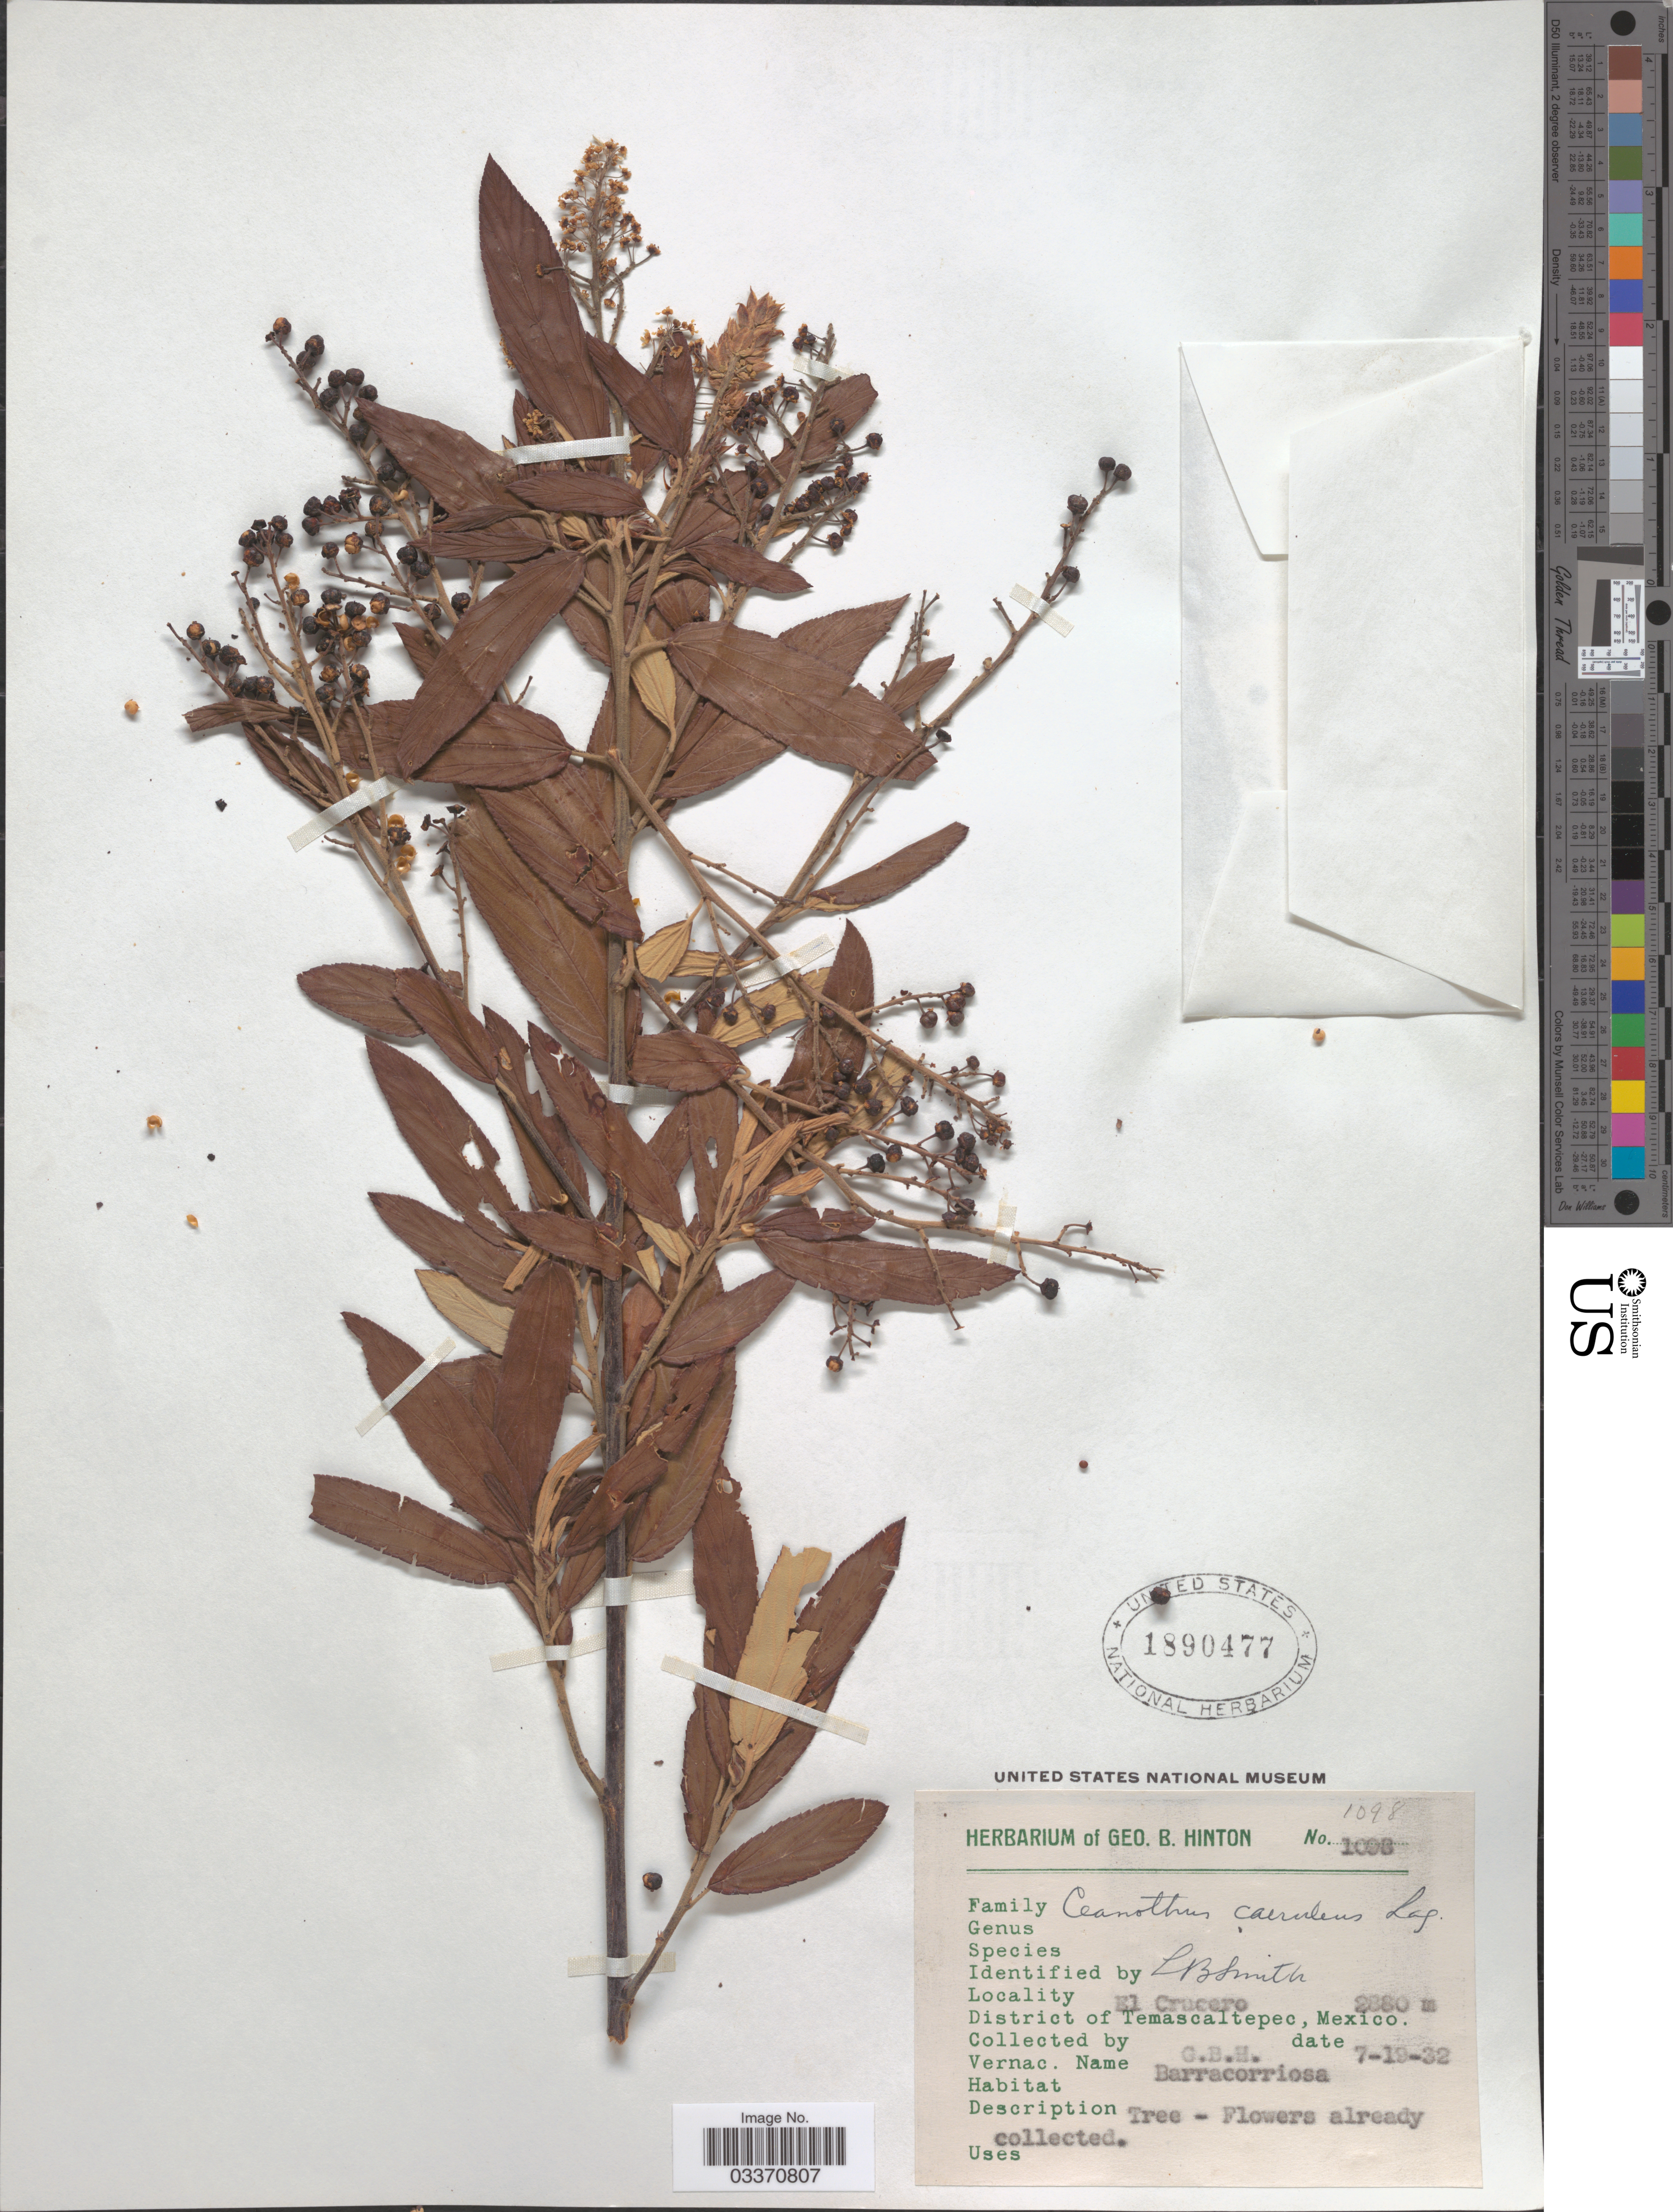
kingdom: Plantae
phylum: Tracheophyta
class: Magnoliopsida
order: Rosales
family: Rhamnaceae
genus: Ceanothus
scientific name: Ceanothus caeruleus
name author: Lag.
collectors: G. B. Hinton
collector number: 1098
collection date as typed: Transcribed d/m/y: 19/7/32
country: Mexico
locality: El Crucero. District of Temascaltepec.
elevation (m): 2880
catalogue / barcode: US 1890477